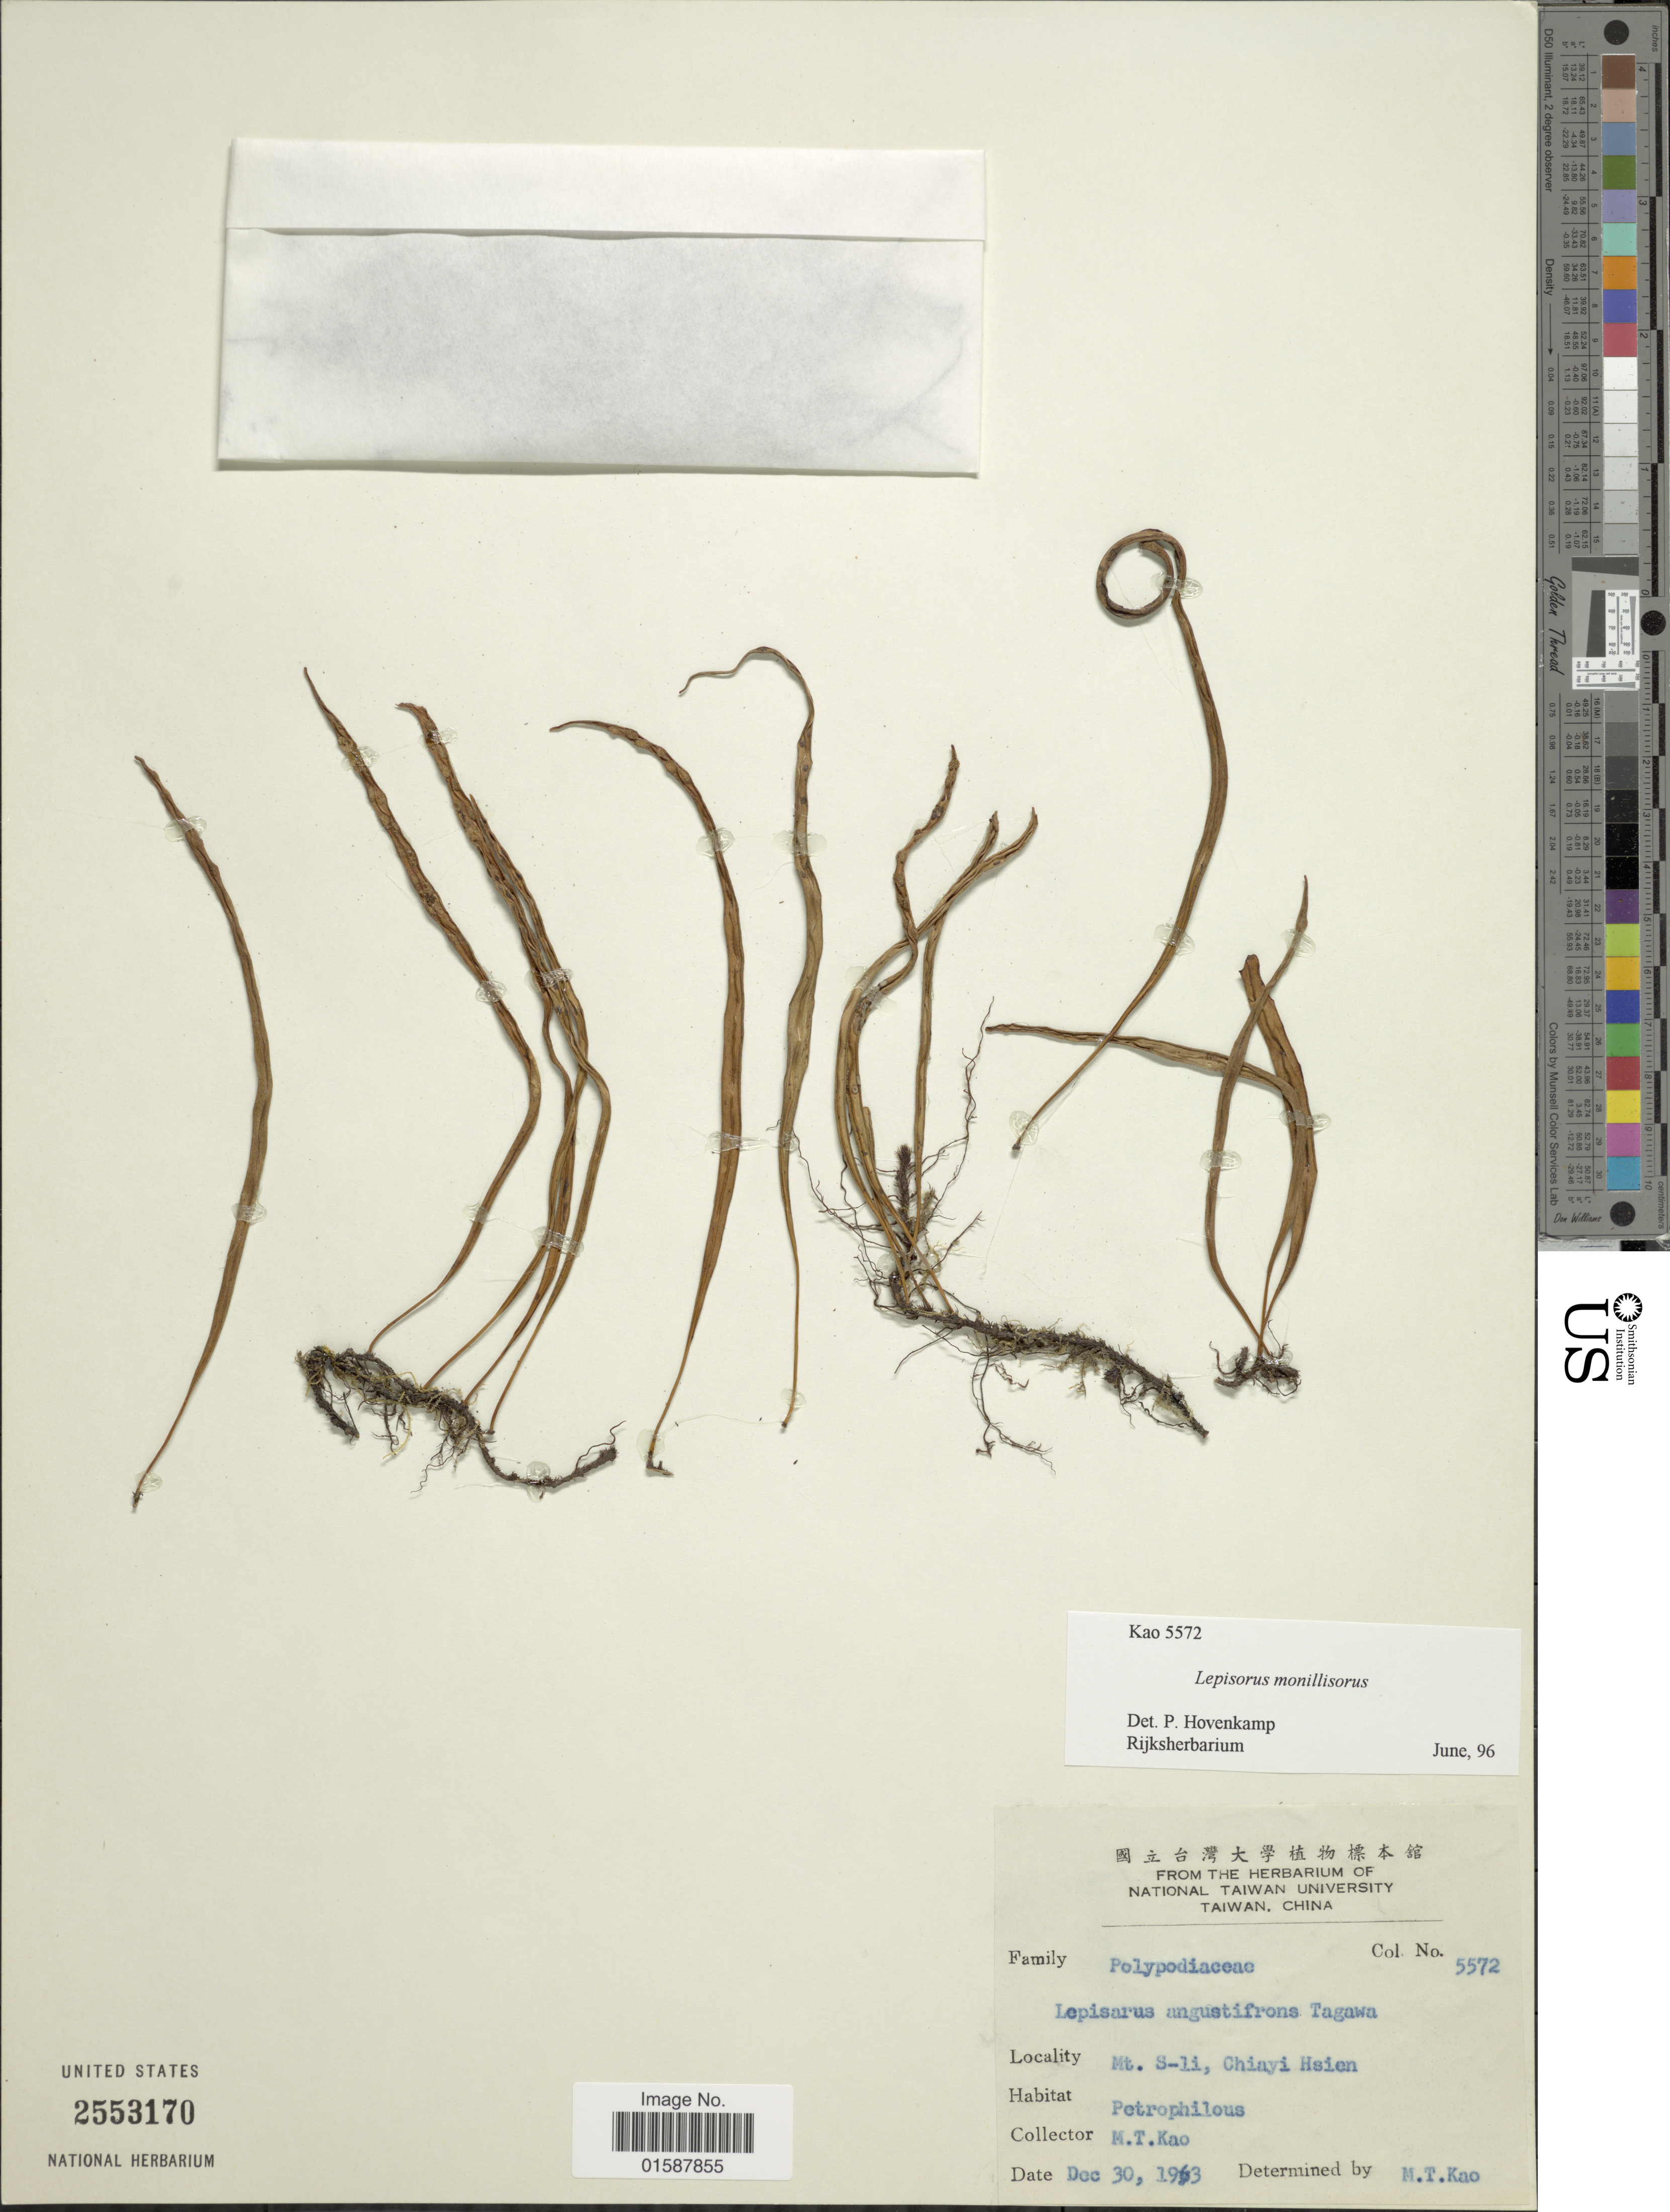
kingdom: Plantae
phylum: Tracheophyta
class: Polypodiopsida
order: Polypodiales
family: Polypodiaceae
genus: Lepisorus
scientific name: Lepisorus monilisorus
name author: (Hayata) Tagawa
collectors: M. T. Kao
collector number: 5572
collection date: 1963-12-30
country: Taiwan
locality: Mt. S-li, Chiayi Hsien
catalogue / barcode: US 2553170